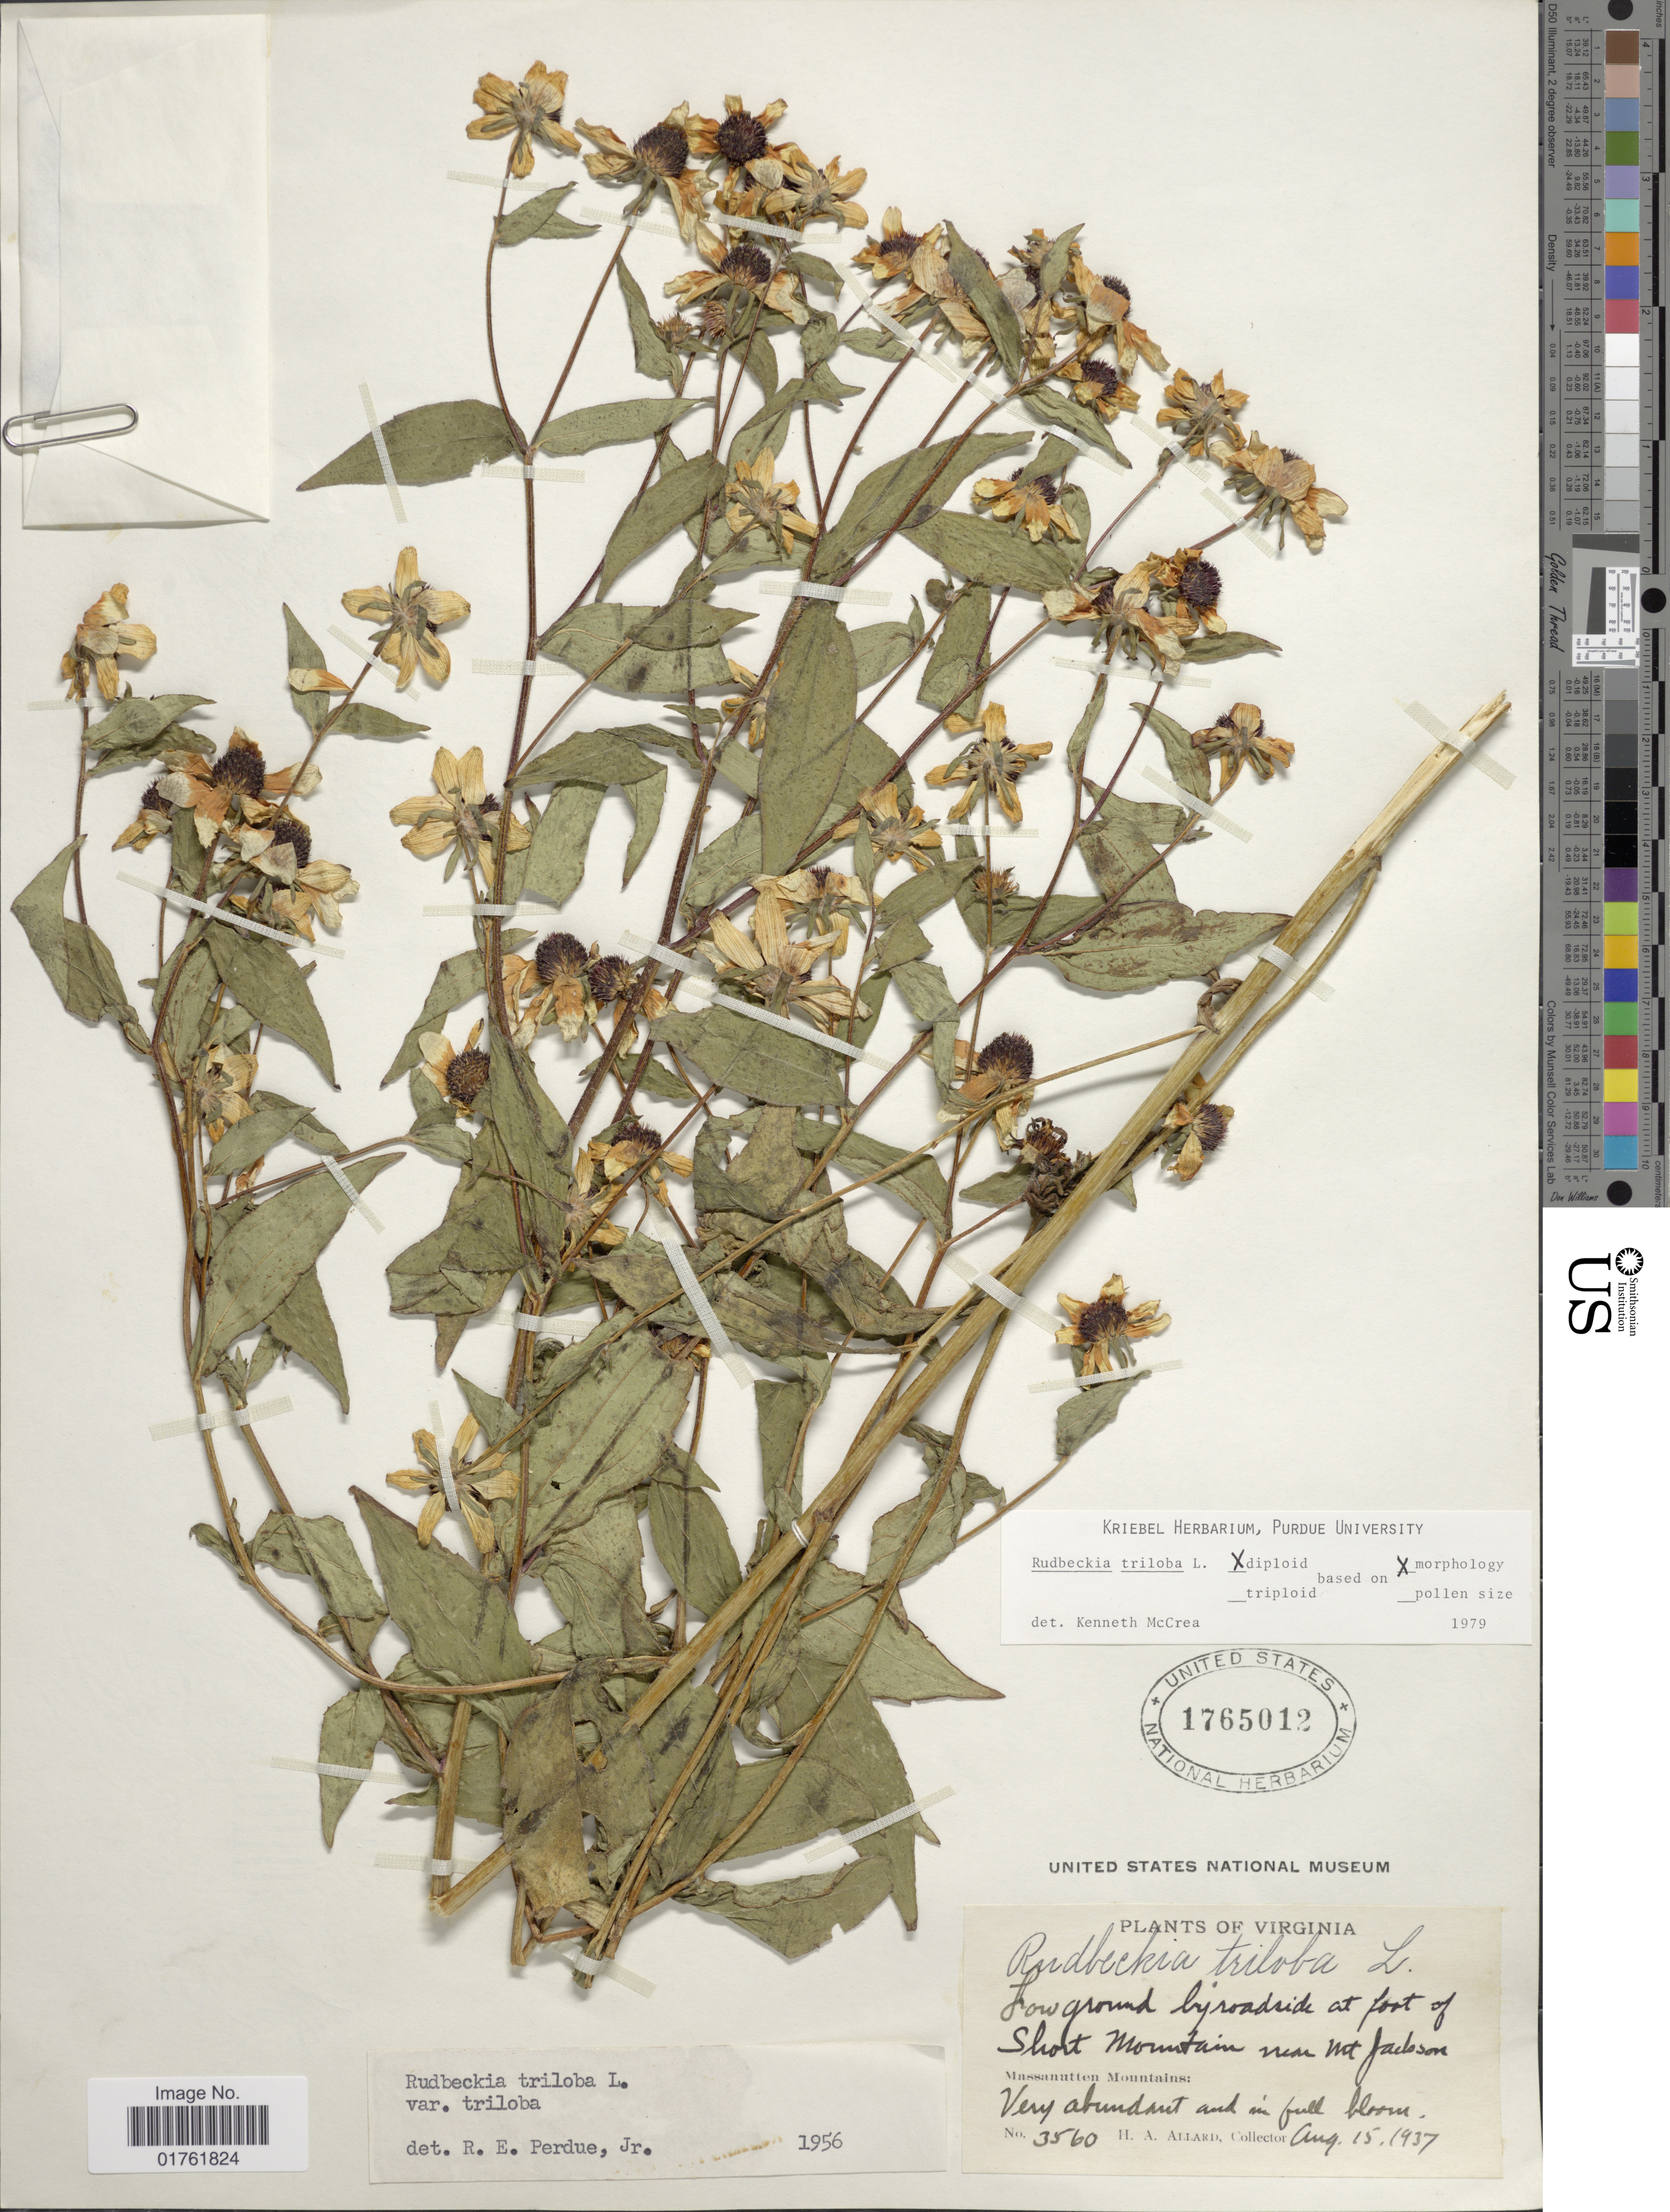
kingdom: Plantae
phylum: Tracheophyta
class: Magnoliopsida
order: Asterales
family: Asteraceae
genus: Rudbeckia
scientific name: Rudbeckia triloba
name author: L.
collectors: H. A. Allard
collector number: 3560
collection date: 1937-08-15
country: United States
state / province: Virginia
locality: Low ground by roadside at foot of Short Mountain near Mt Jackson, Massanutten Mountains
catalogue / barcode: US 1765012